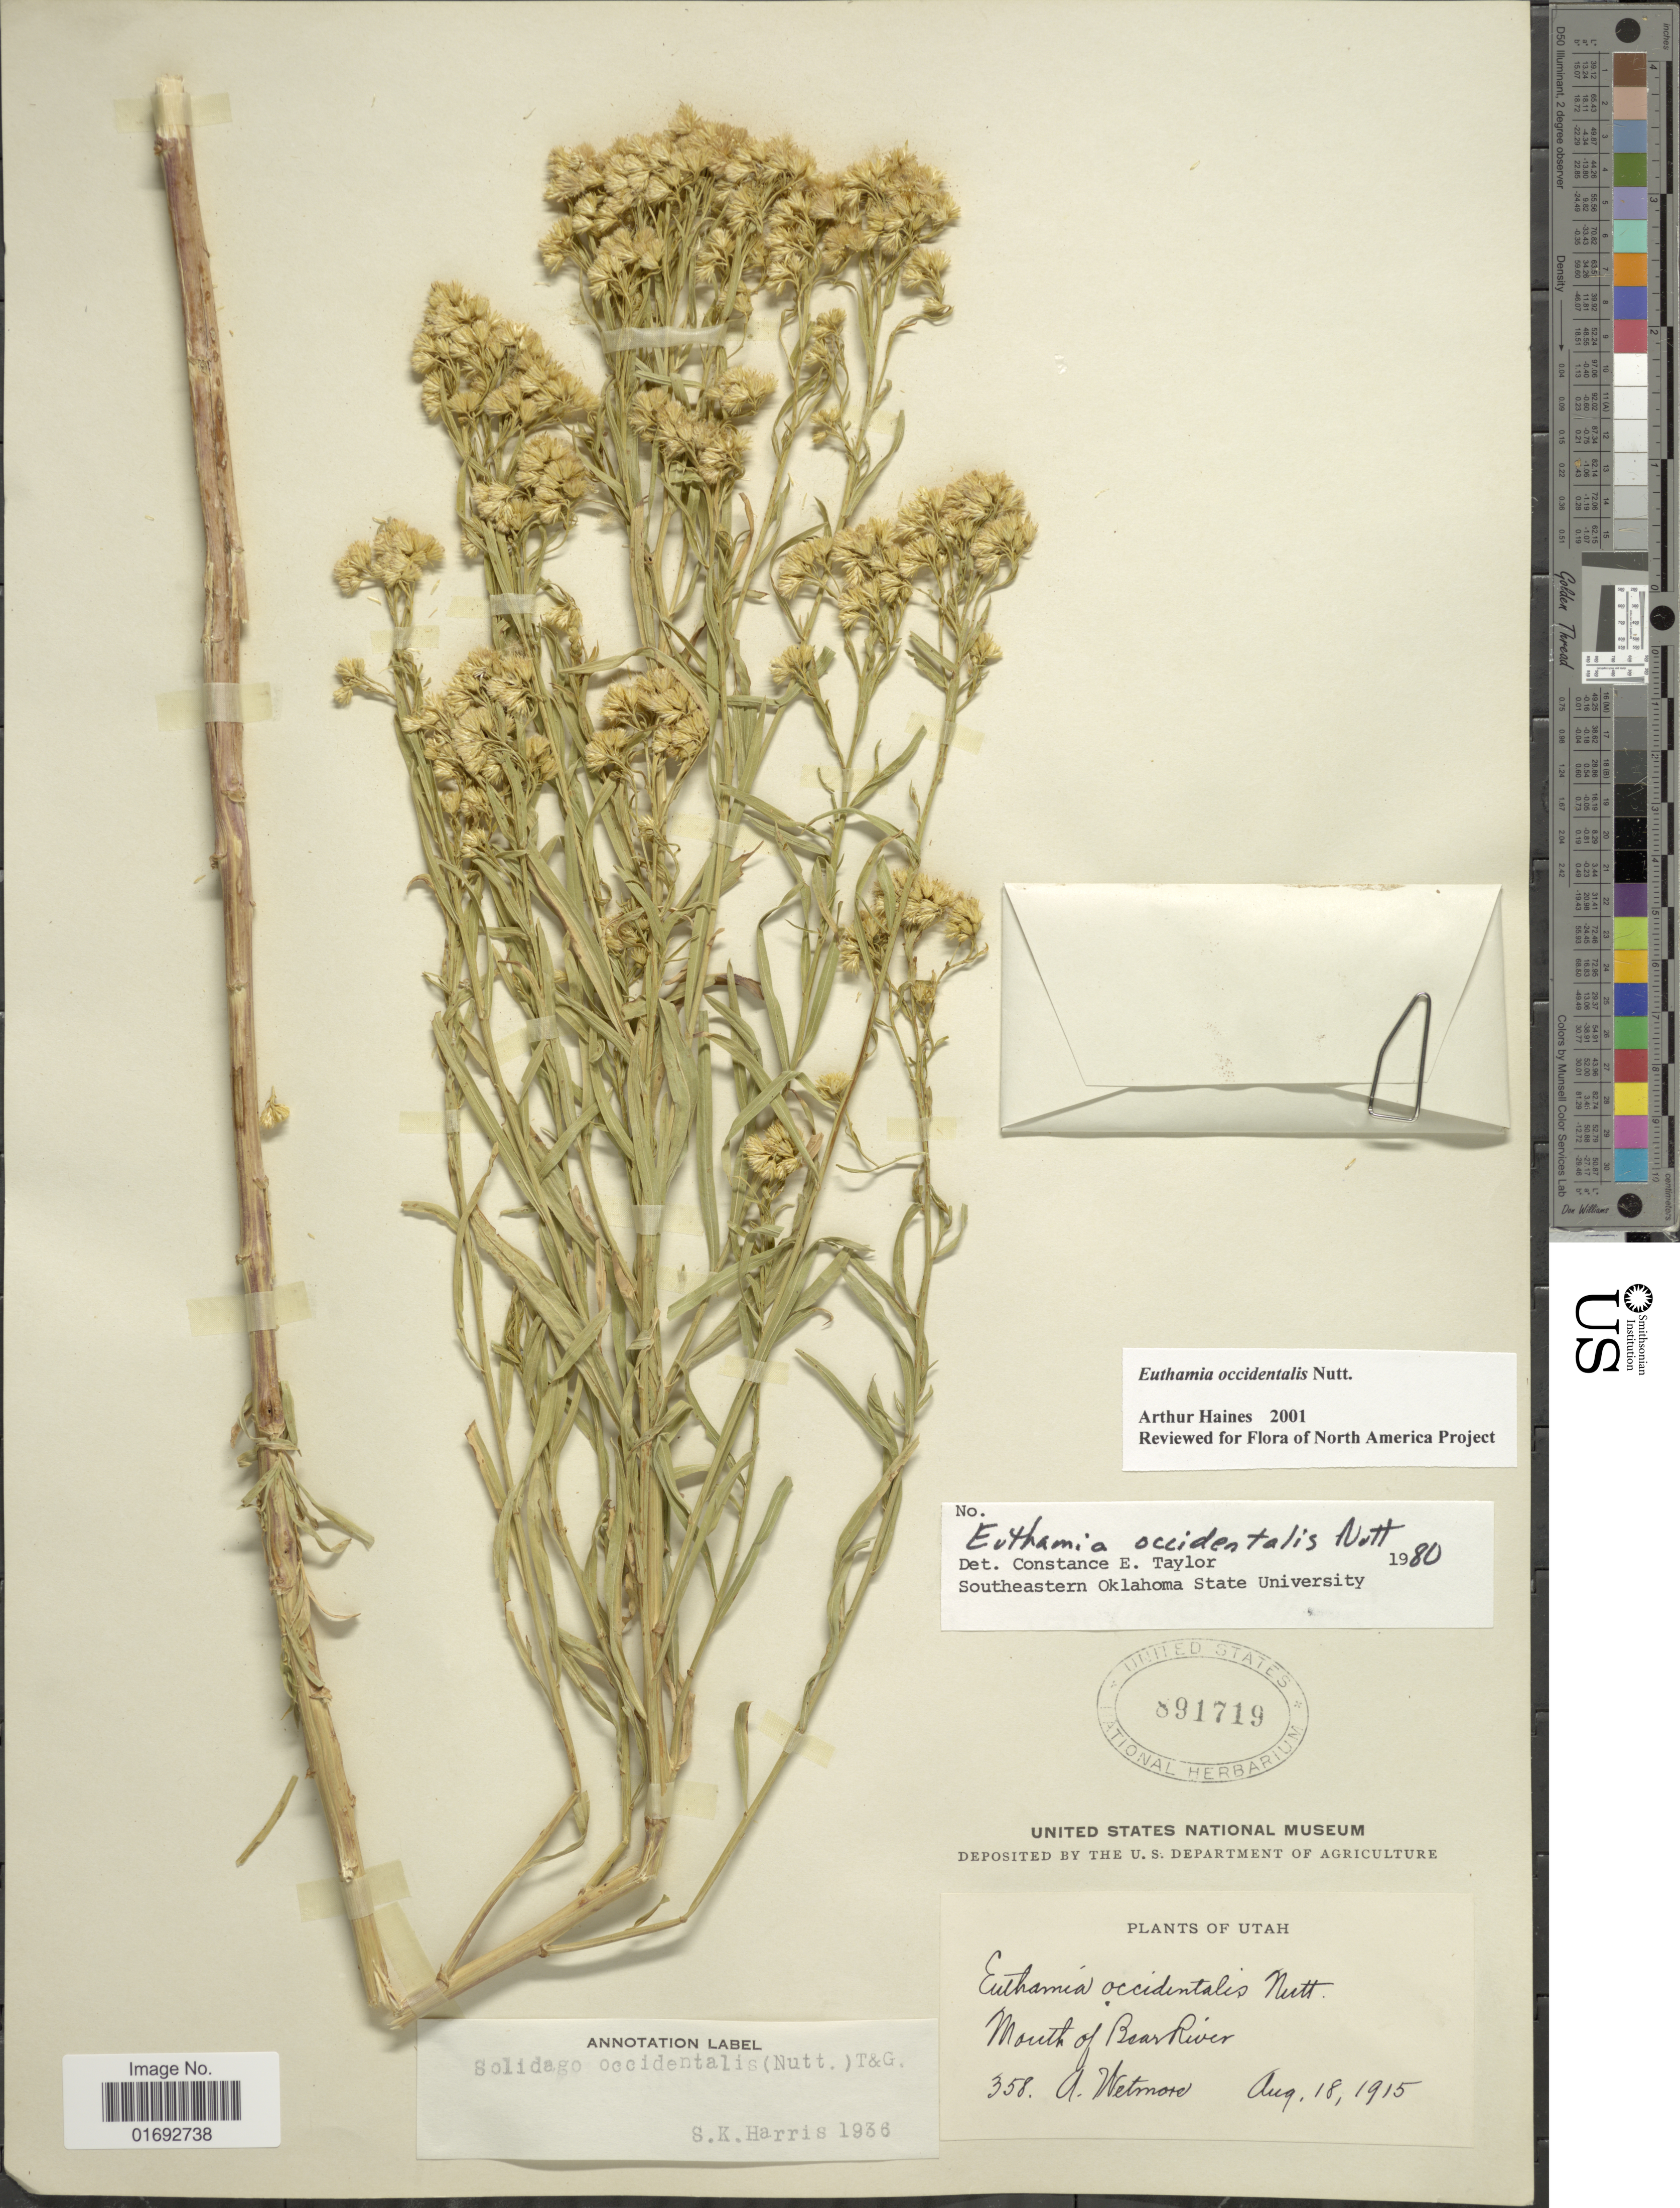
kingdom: Plantae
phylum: Tracheophyta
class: Magnoliopsida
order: Asterales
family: Asteraceae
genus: Euthamia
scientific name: Euthamia occidentalis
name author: Nutt.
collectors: A. Wetmore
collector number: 358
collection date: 1915-08-18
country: United States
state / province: Utah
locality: Mouth of Bear River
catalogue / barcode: US 891719